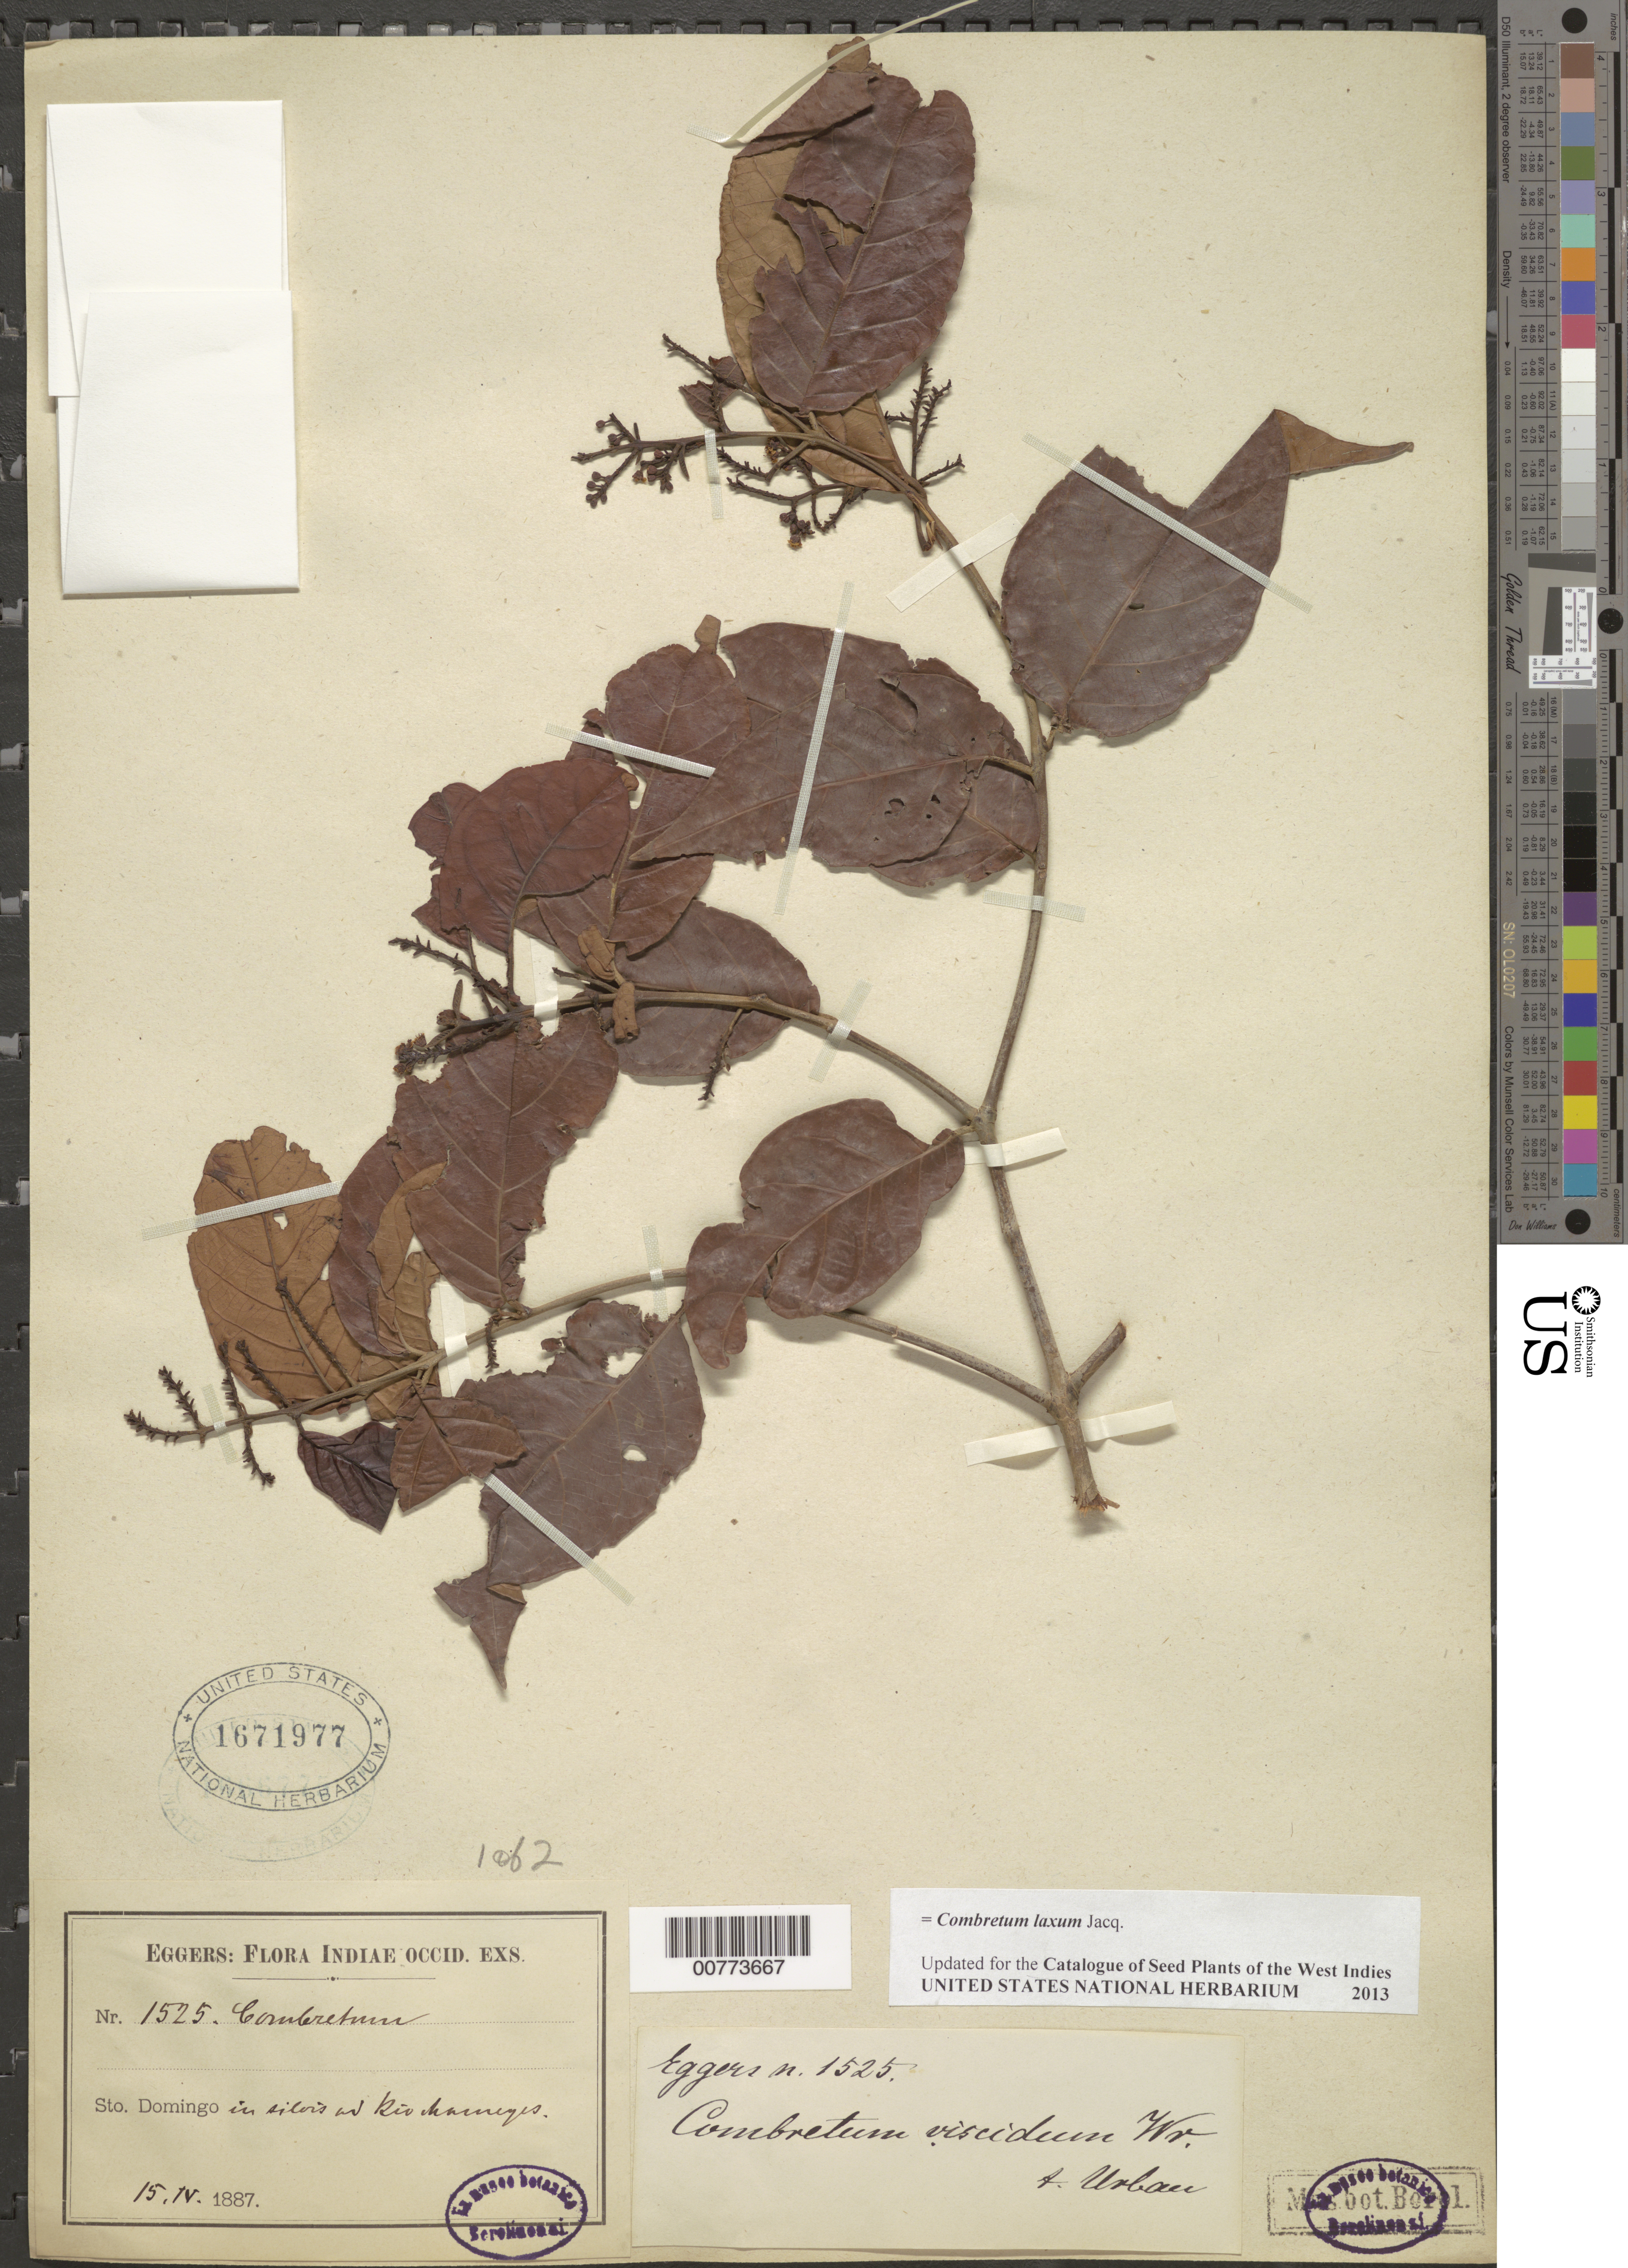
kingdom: Plantae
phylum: Tracheophyta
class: Magnoliopsida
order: Myrtales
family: Combretaceae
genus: Combretum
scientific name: Combretum laxum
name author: Jacq.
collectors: H. F. A. von Eggers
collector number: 1525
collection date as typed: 15 Apr 1887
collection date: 1887-04-15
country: Dominican Republic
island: Hispaniola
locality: Rio Mameyes.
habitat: In silvis.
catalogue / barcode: US 1671977